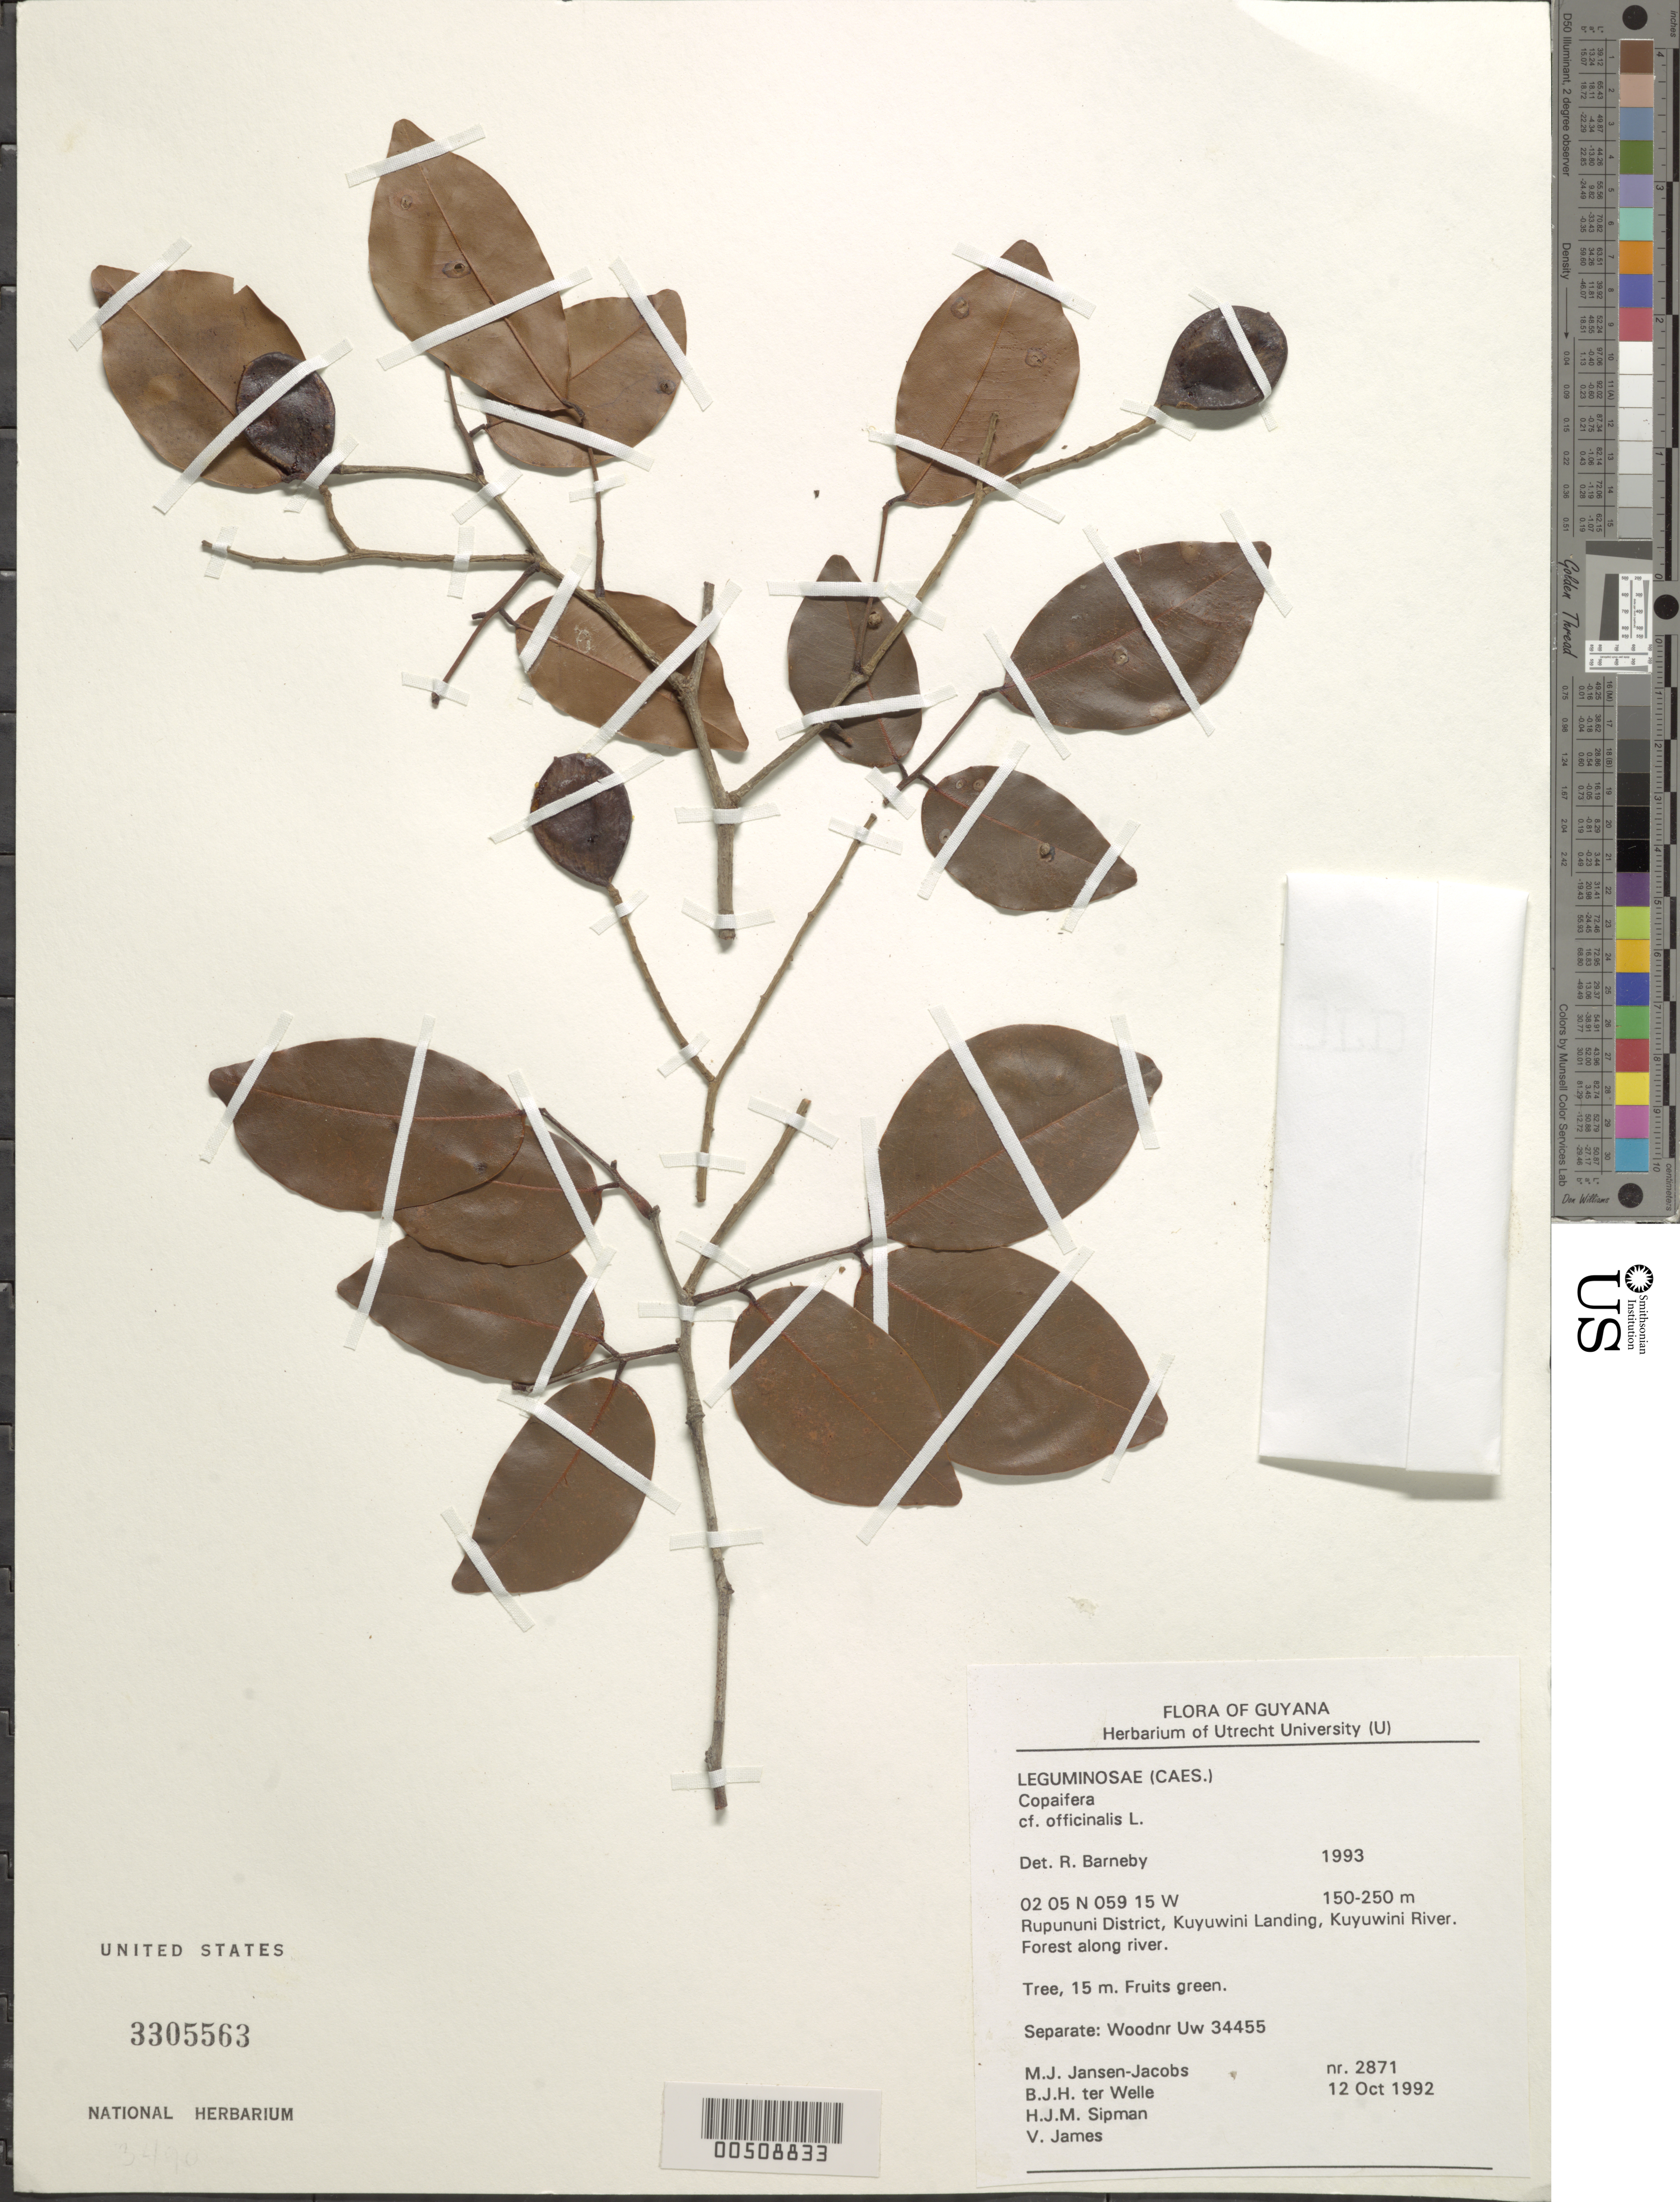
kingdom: Plantae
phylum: Tracheophyta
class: Magnoliopsida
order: Fabales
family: Fabaceae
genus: Copaifera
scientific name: Copaifera officinalis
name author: (Jacq.) L.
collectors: M. J. Jansen-Jacobs, B. Welle, H. J. M. Sipman & V. James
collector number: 2871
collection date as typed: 12 Oct 1992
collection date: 1992-10-12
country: Guyana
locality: Rupununi dist., kuyuwini landing, kuyuwini river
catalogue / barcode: US 3305563